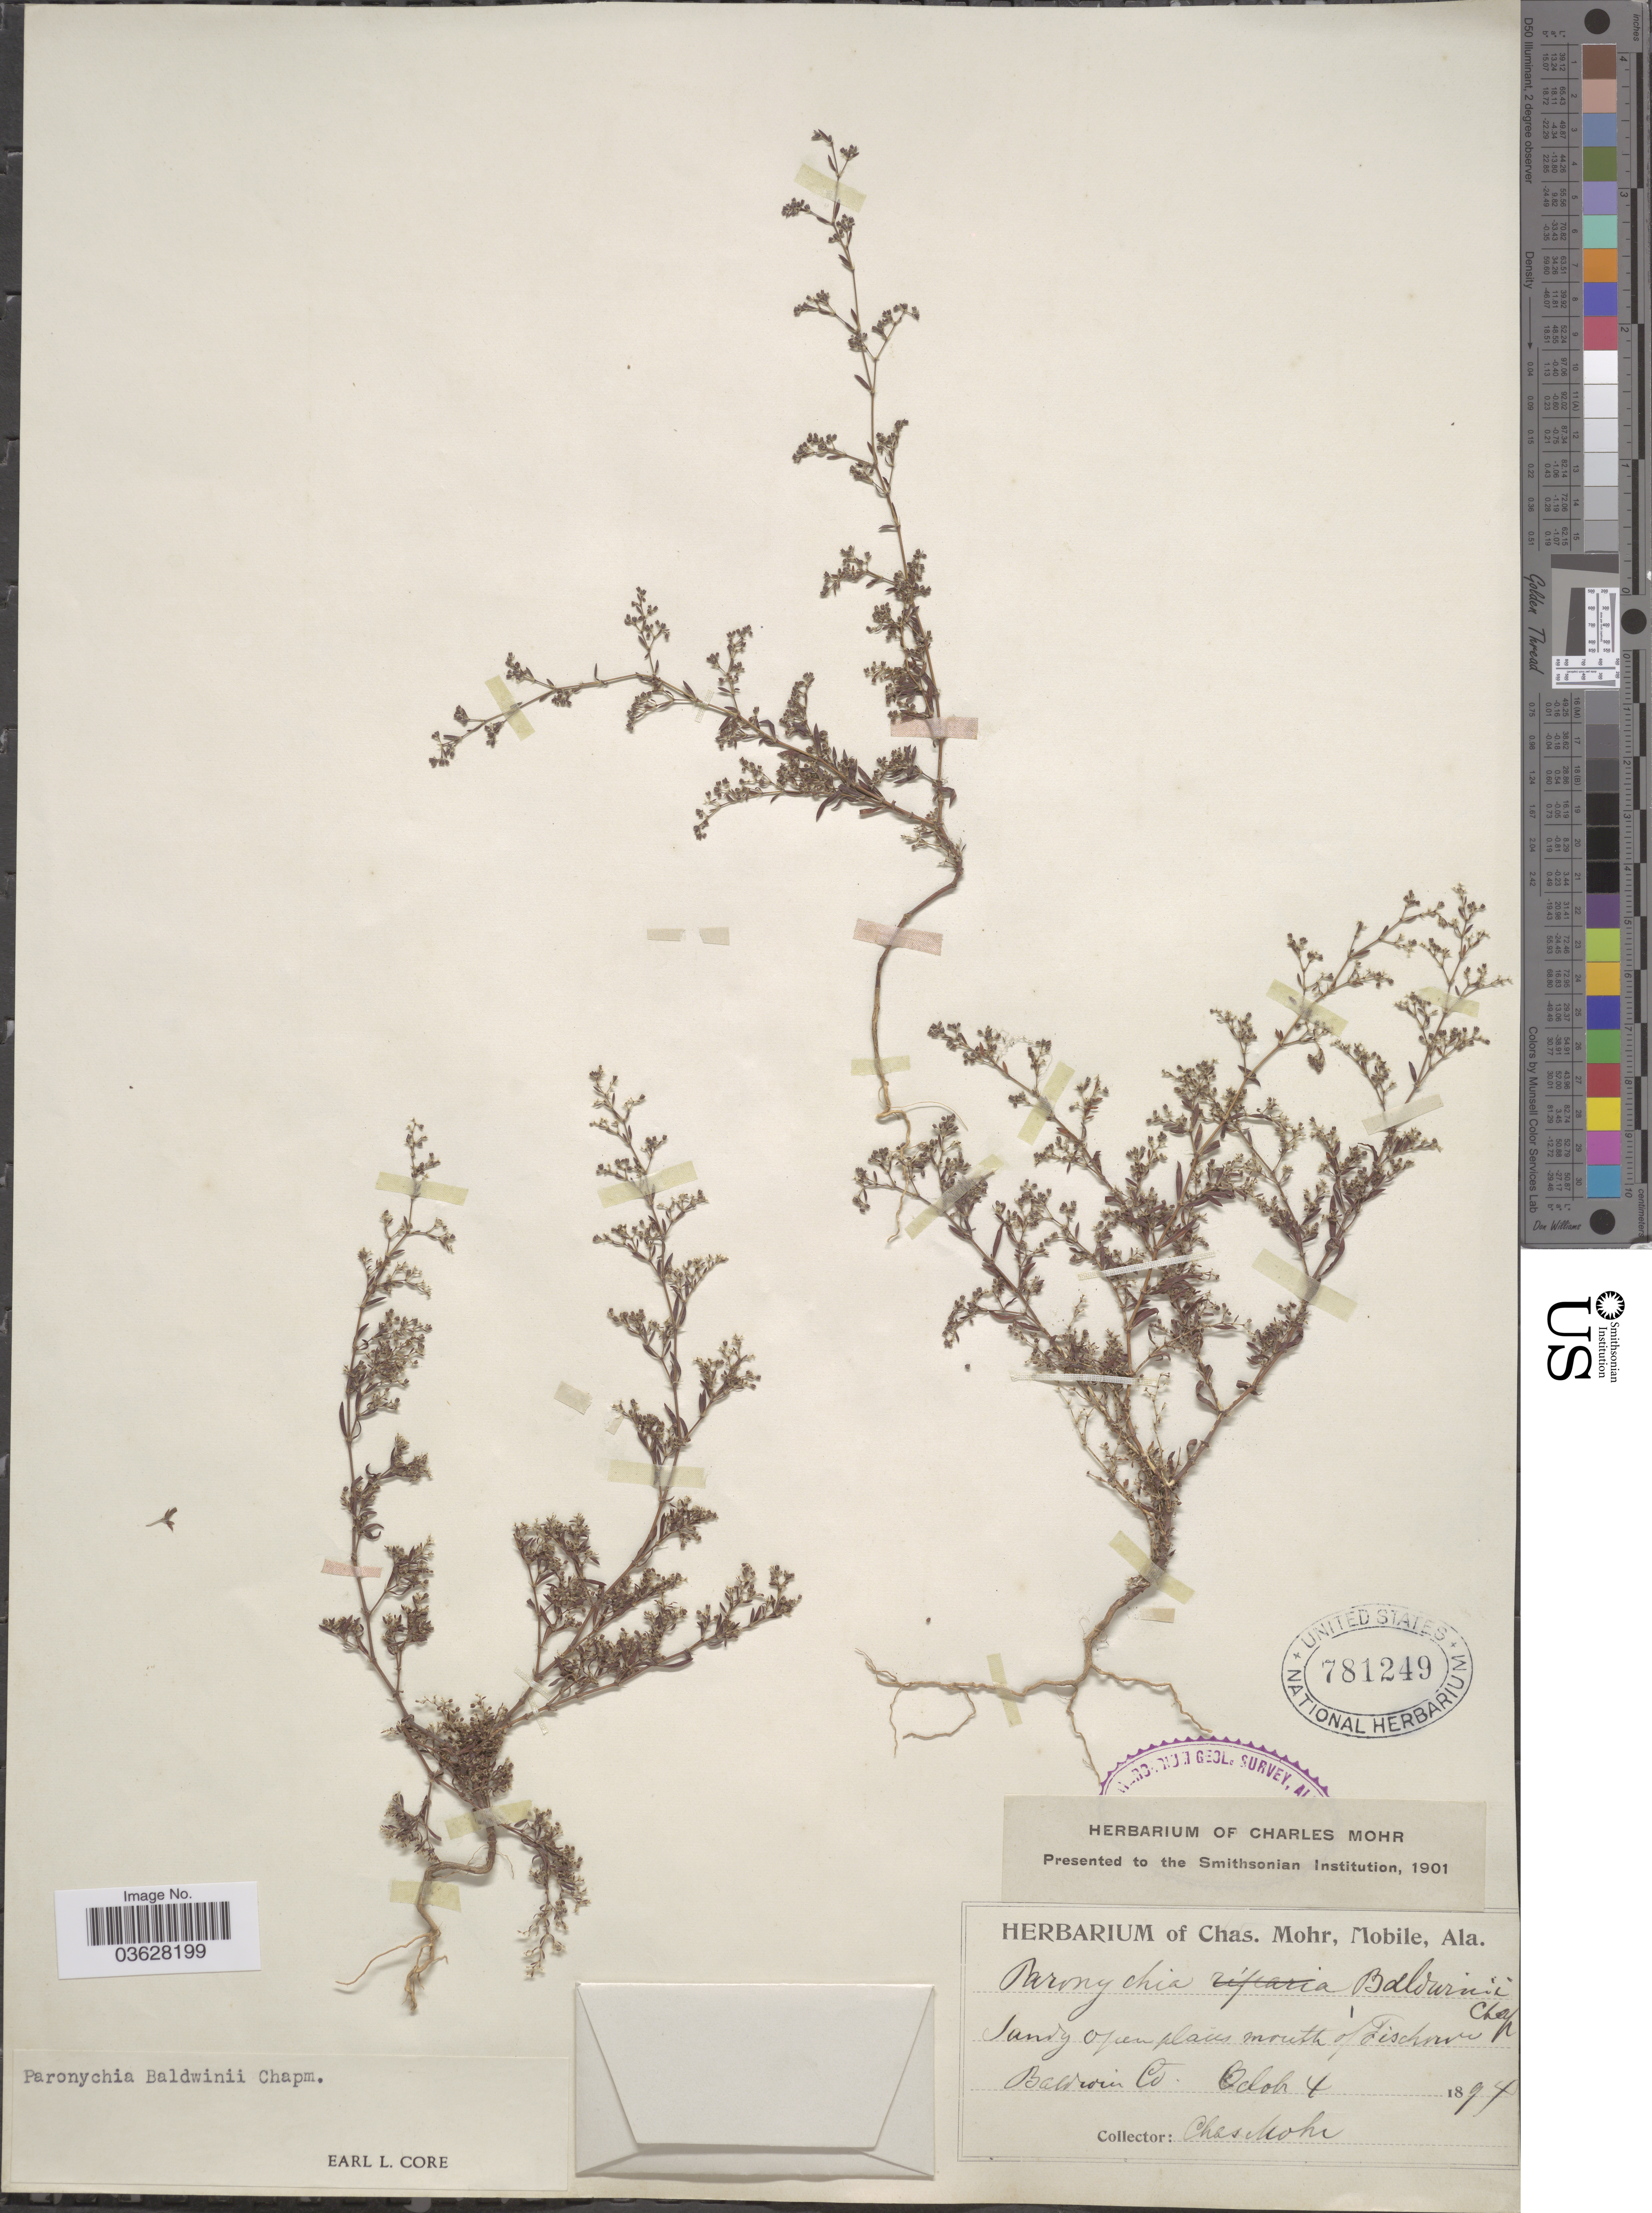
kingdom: Plantae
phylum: Tracheophyta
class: Magnoliopsida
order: Caryophyllales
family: Caryophyllaceae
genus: Paronychia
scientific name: Paronychia baldwinii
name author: (A. Gray & Torr.) Fenzl ex Walp.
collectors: Mohr, C. T. (herbarium)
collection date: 1894-10-04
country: United States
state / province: Alabama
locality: Sandy open plains mouth of Fishriver Baldwin Co.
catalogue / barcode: US 781249